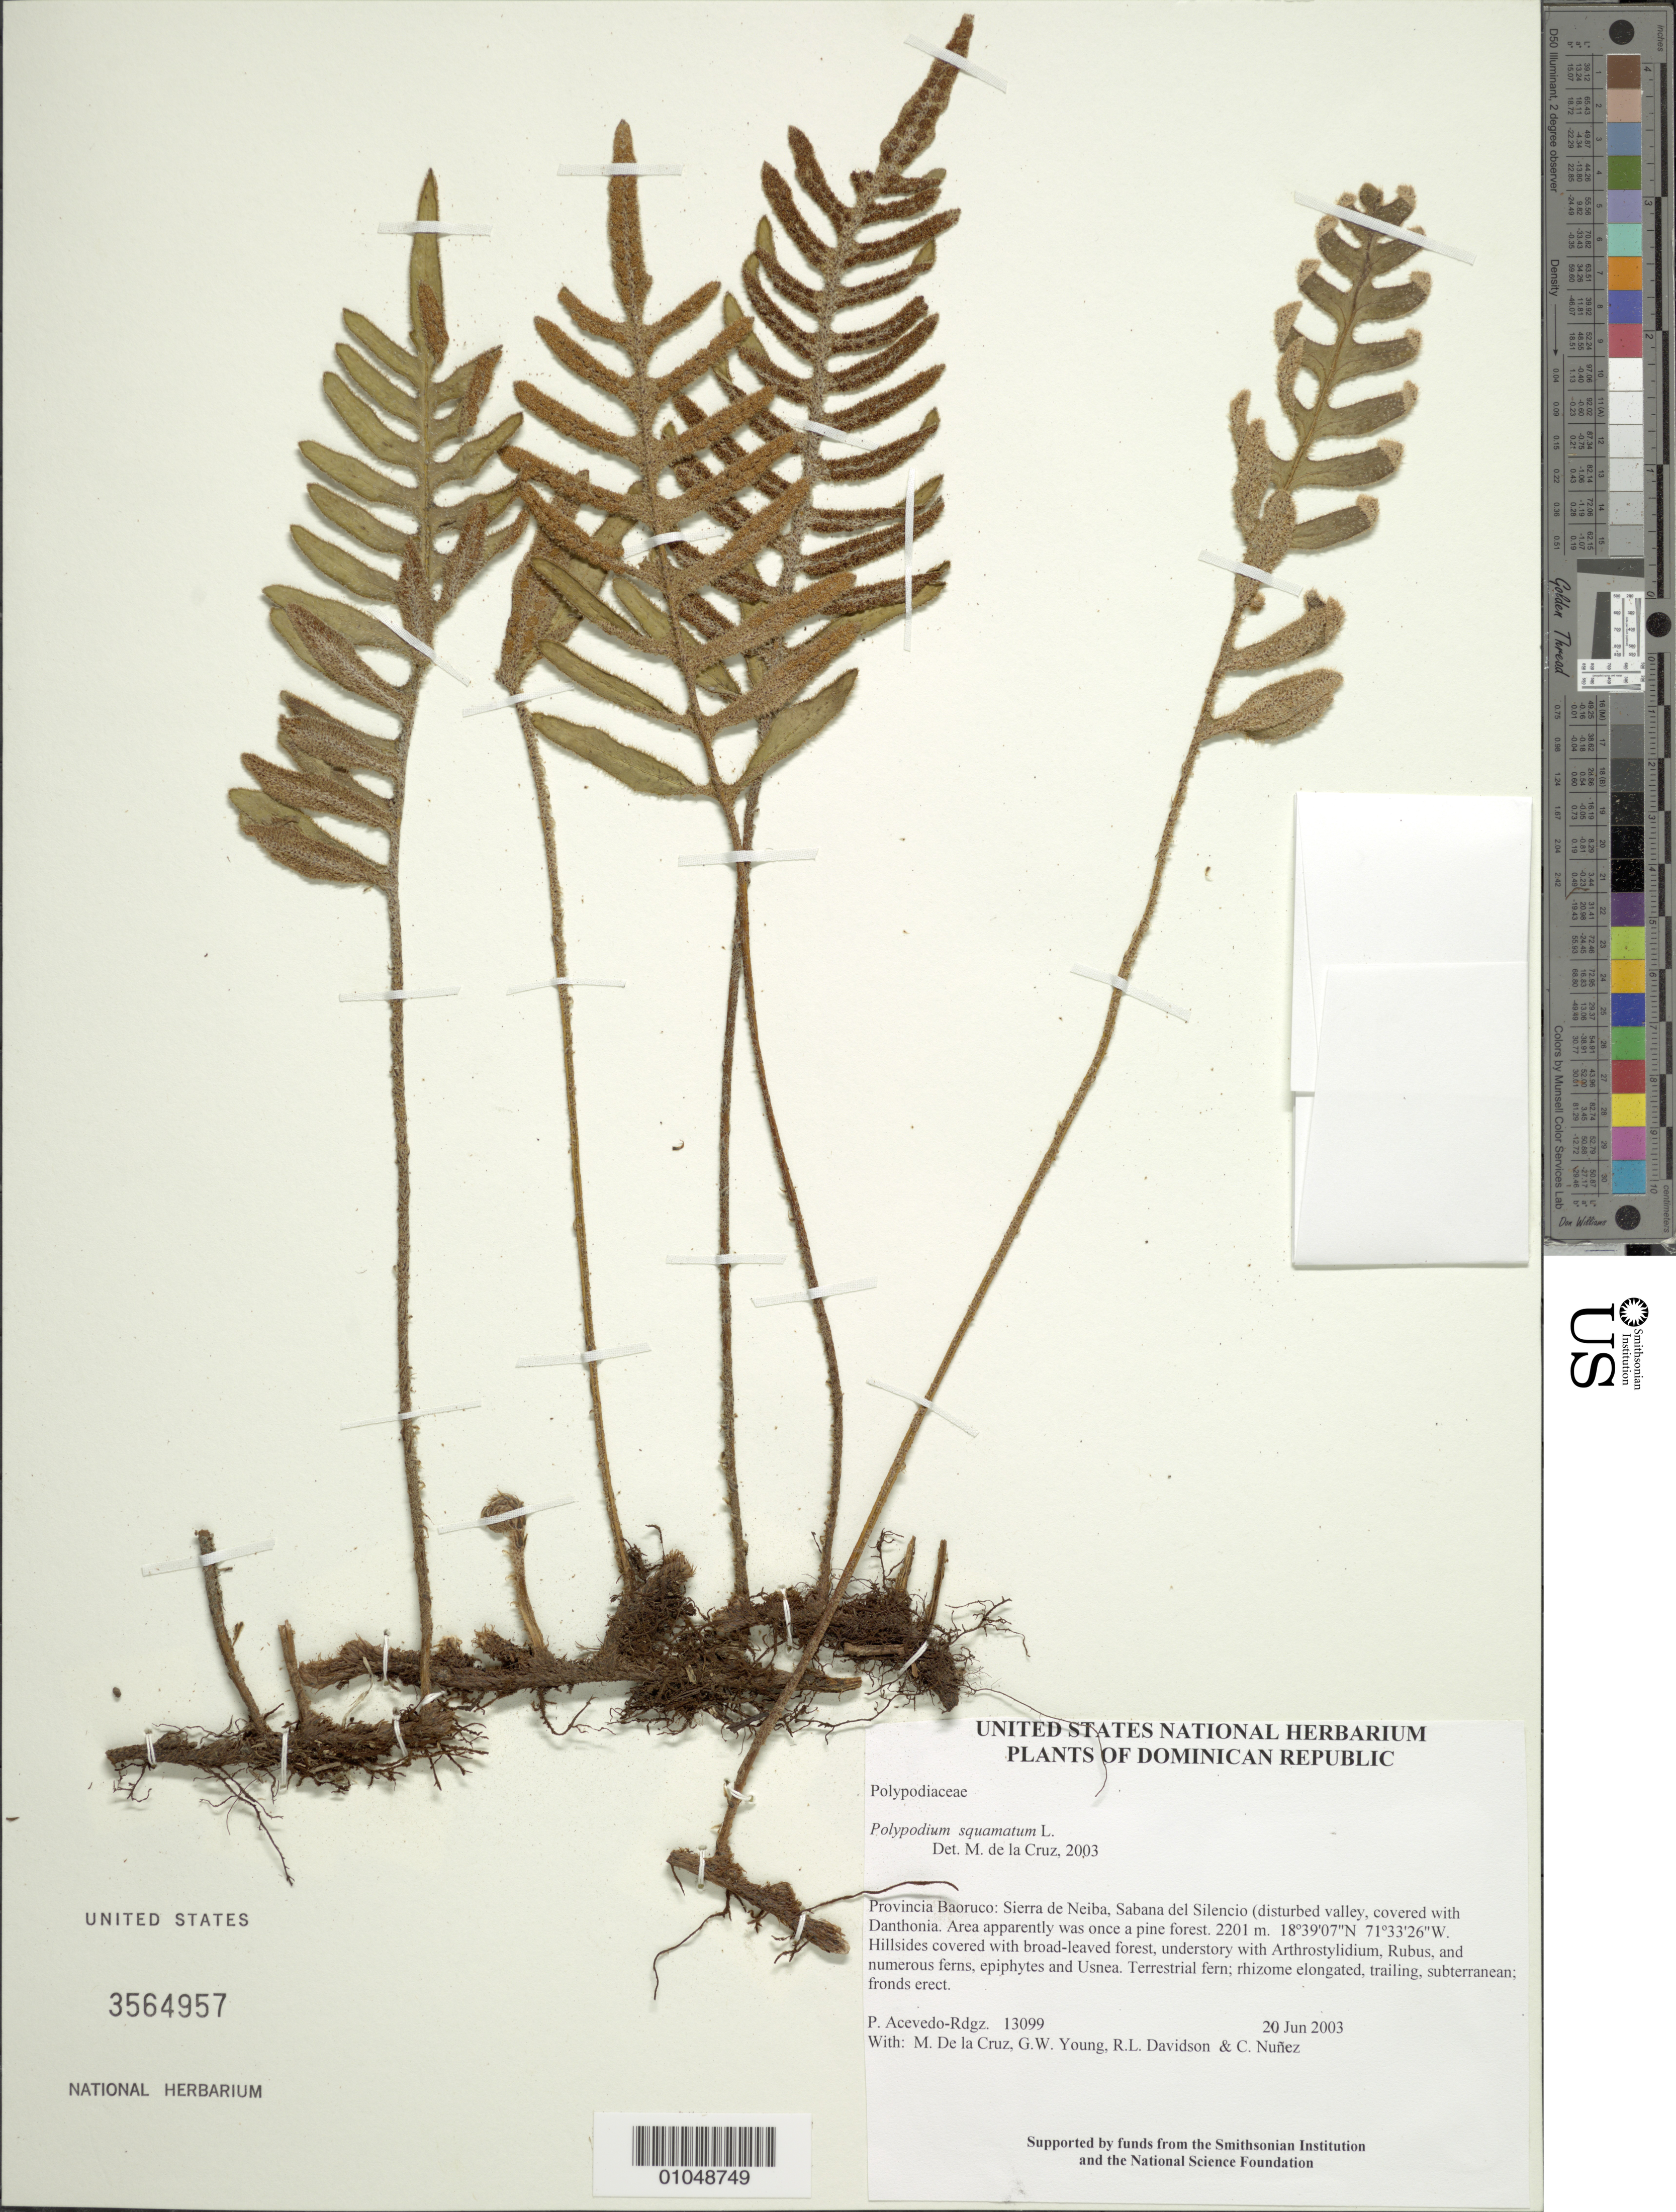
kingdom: Plantae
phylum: Tracheophyta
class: Polypodiopsida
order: Polypodiales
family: Polypodiaceae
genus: Pleopeltis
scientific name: Pleopeltis squamata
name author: (L.) J. Sm.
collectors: P. Acevedo-Rodr., M. de la Cruz, J. Rawlins, G. Young, R. Davidson & C. Nunez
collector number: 13099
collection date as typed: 20 Jun 2003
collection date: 2003-06-20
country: Dominican Republic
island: Hispaniola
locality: Provincia Baoruco: Sierra de Neiba, Sabana del Silencio (disturbed valley, covered with Danthonia. Area apparently was once a pine forest.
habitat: Hillsides covered with broad-leaved forest, understory with Arthrostylidium, Rubus, and numerous ferns, epiphytes and Usnea.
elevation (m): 2201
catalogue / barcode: US 3564957